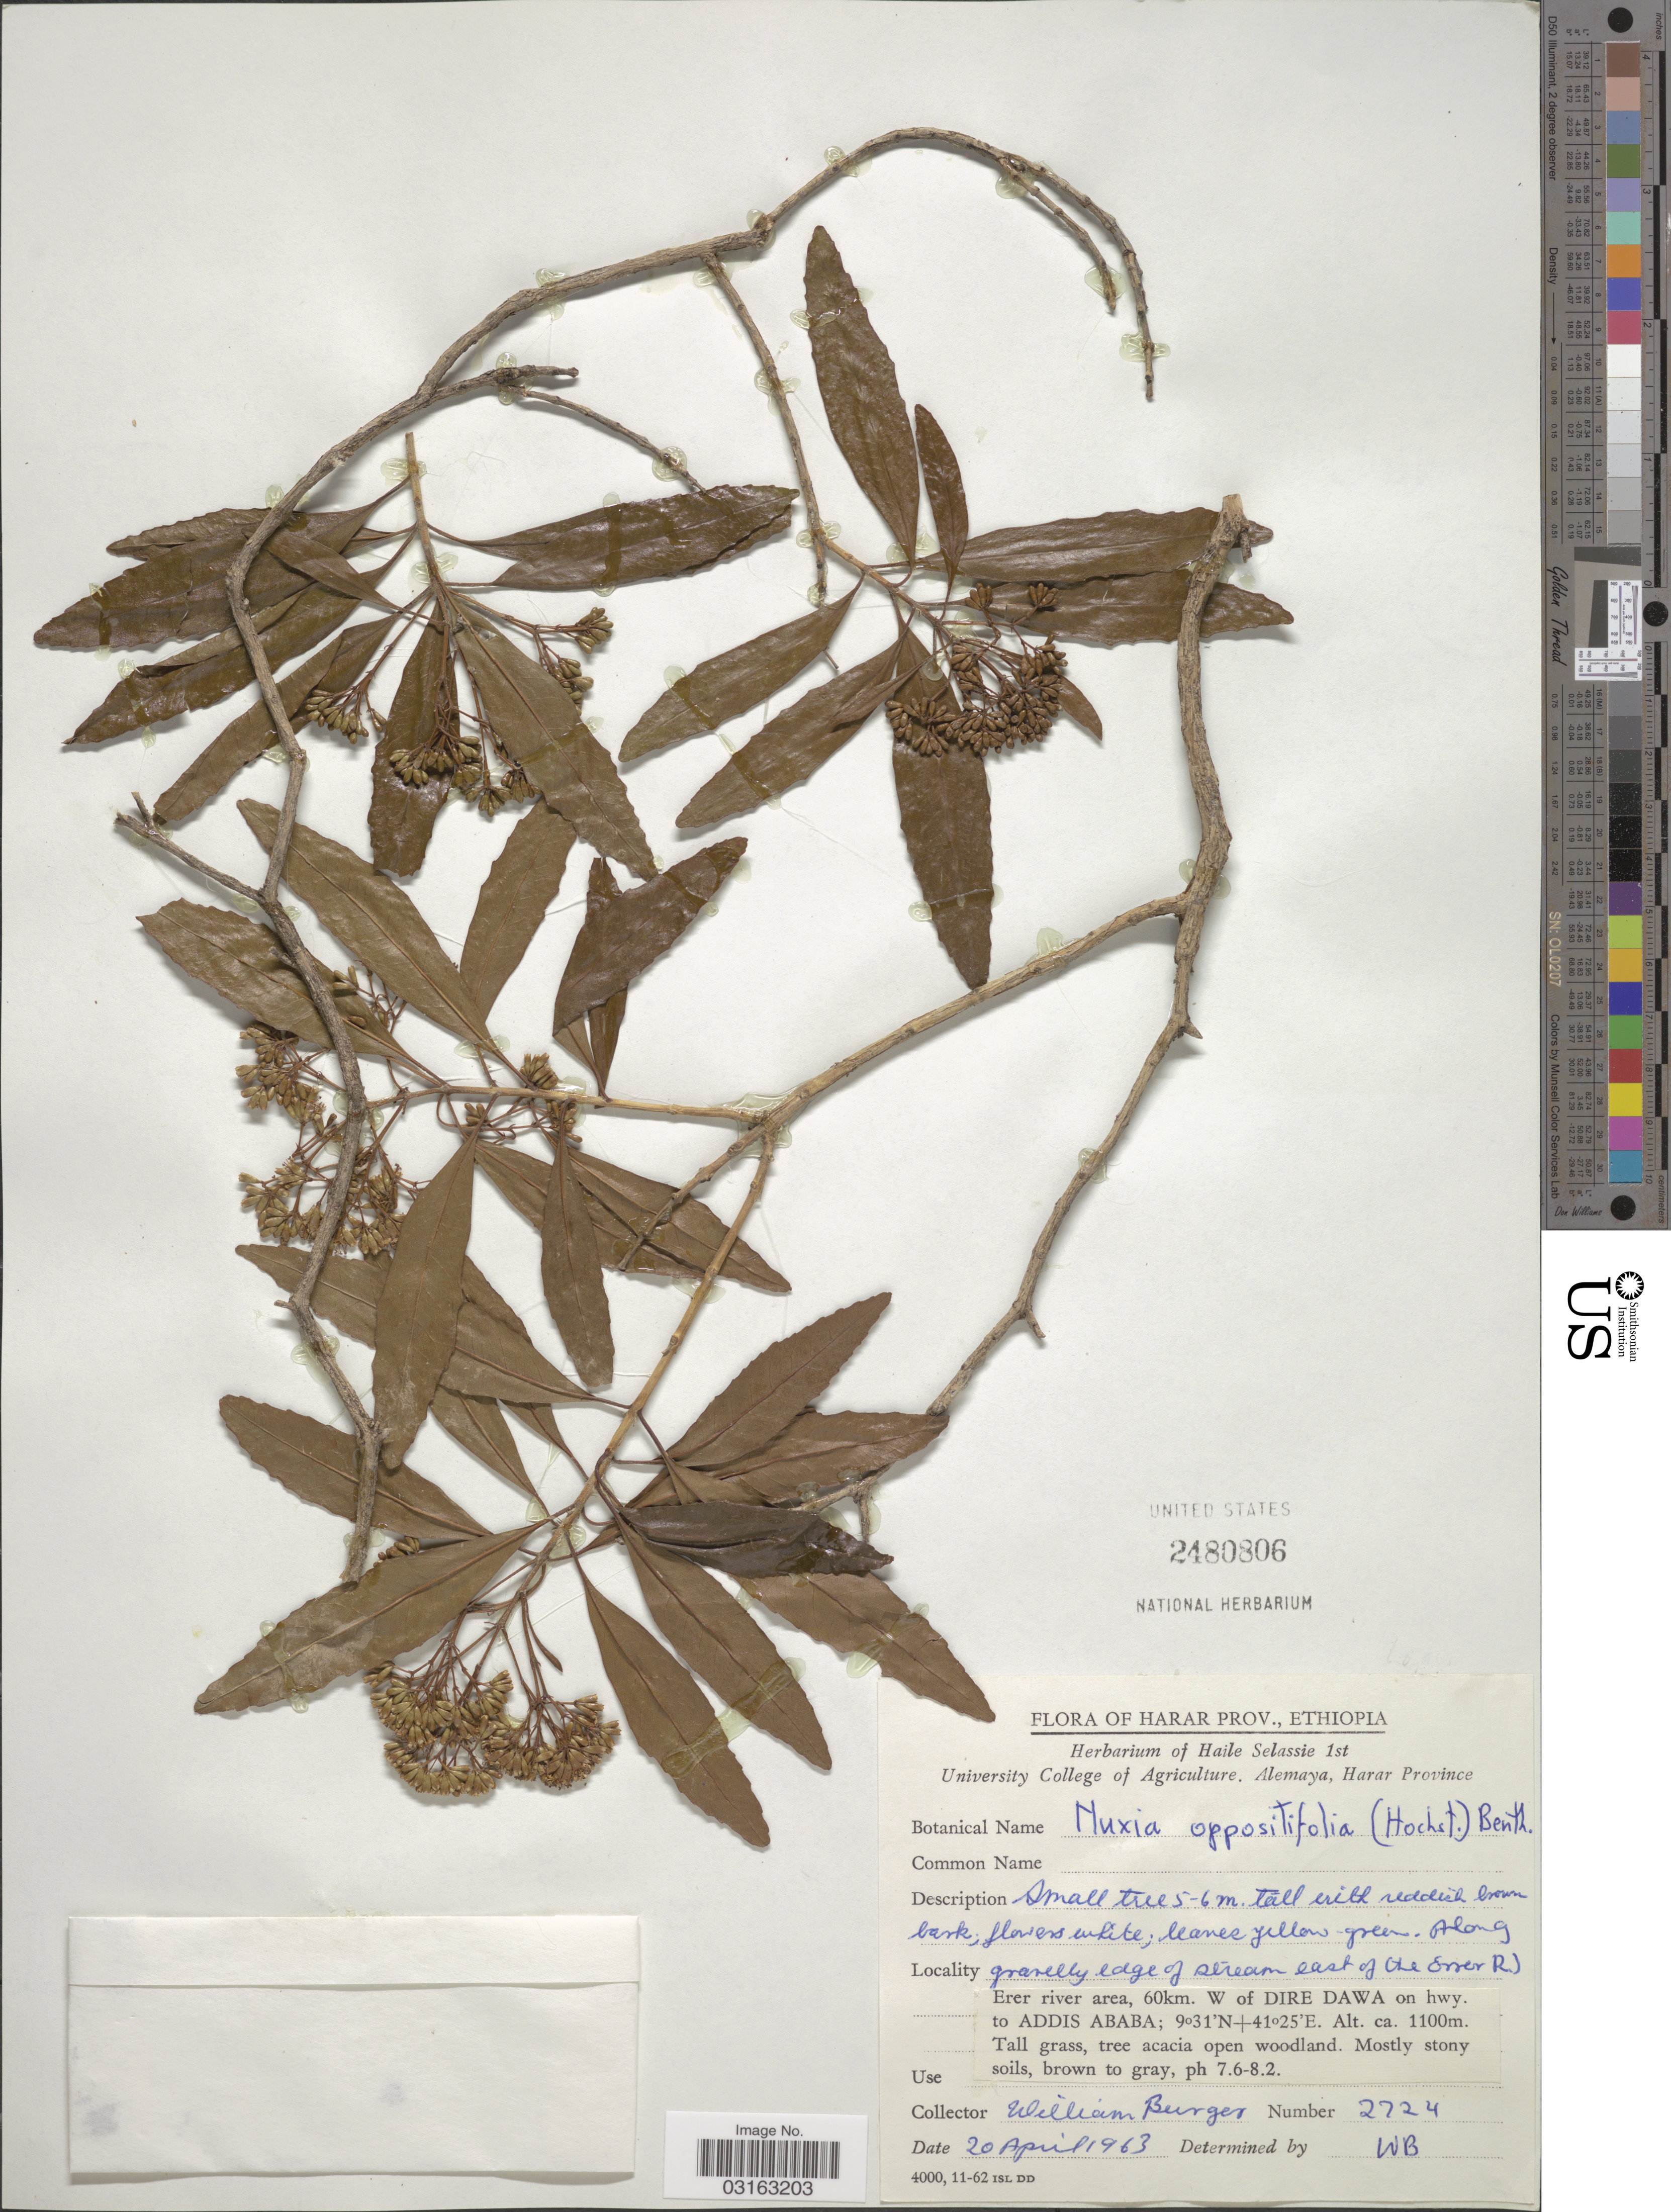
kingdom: Plantae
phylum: Tracheophyta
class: Magnoliopsida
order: Lamiales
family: Stilbaceae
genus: Nuxia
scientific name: Nuxia oppositifolia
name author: (Hochst.) Benth.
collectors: W. Burger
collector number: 2724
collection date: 1963-04-20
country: Ethiopia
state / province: Addis Ababa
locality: Harar Prov. Along gravelly edge of stream east of the Errer R.). Erer river area, 60km. W of Dire Dawa on hwy. to Addis Ababa.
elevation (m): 1100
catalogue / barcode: US 2480806